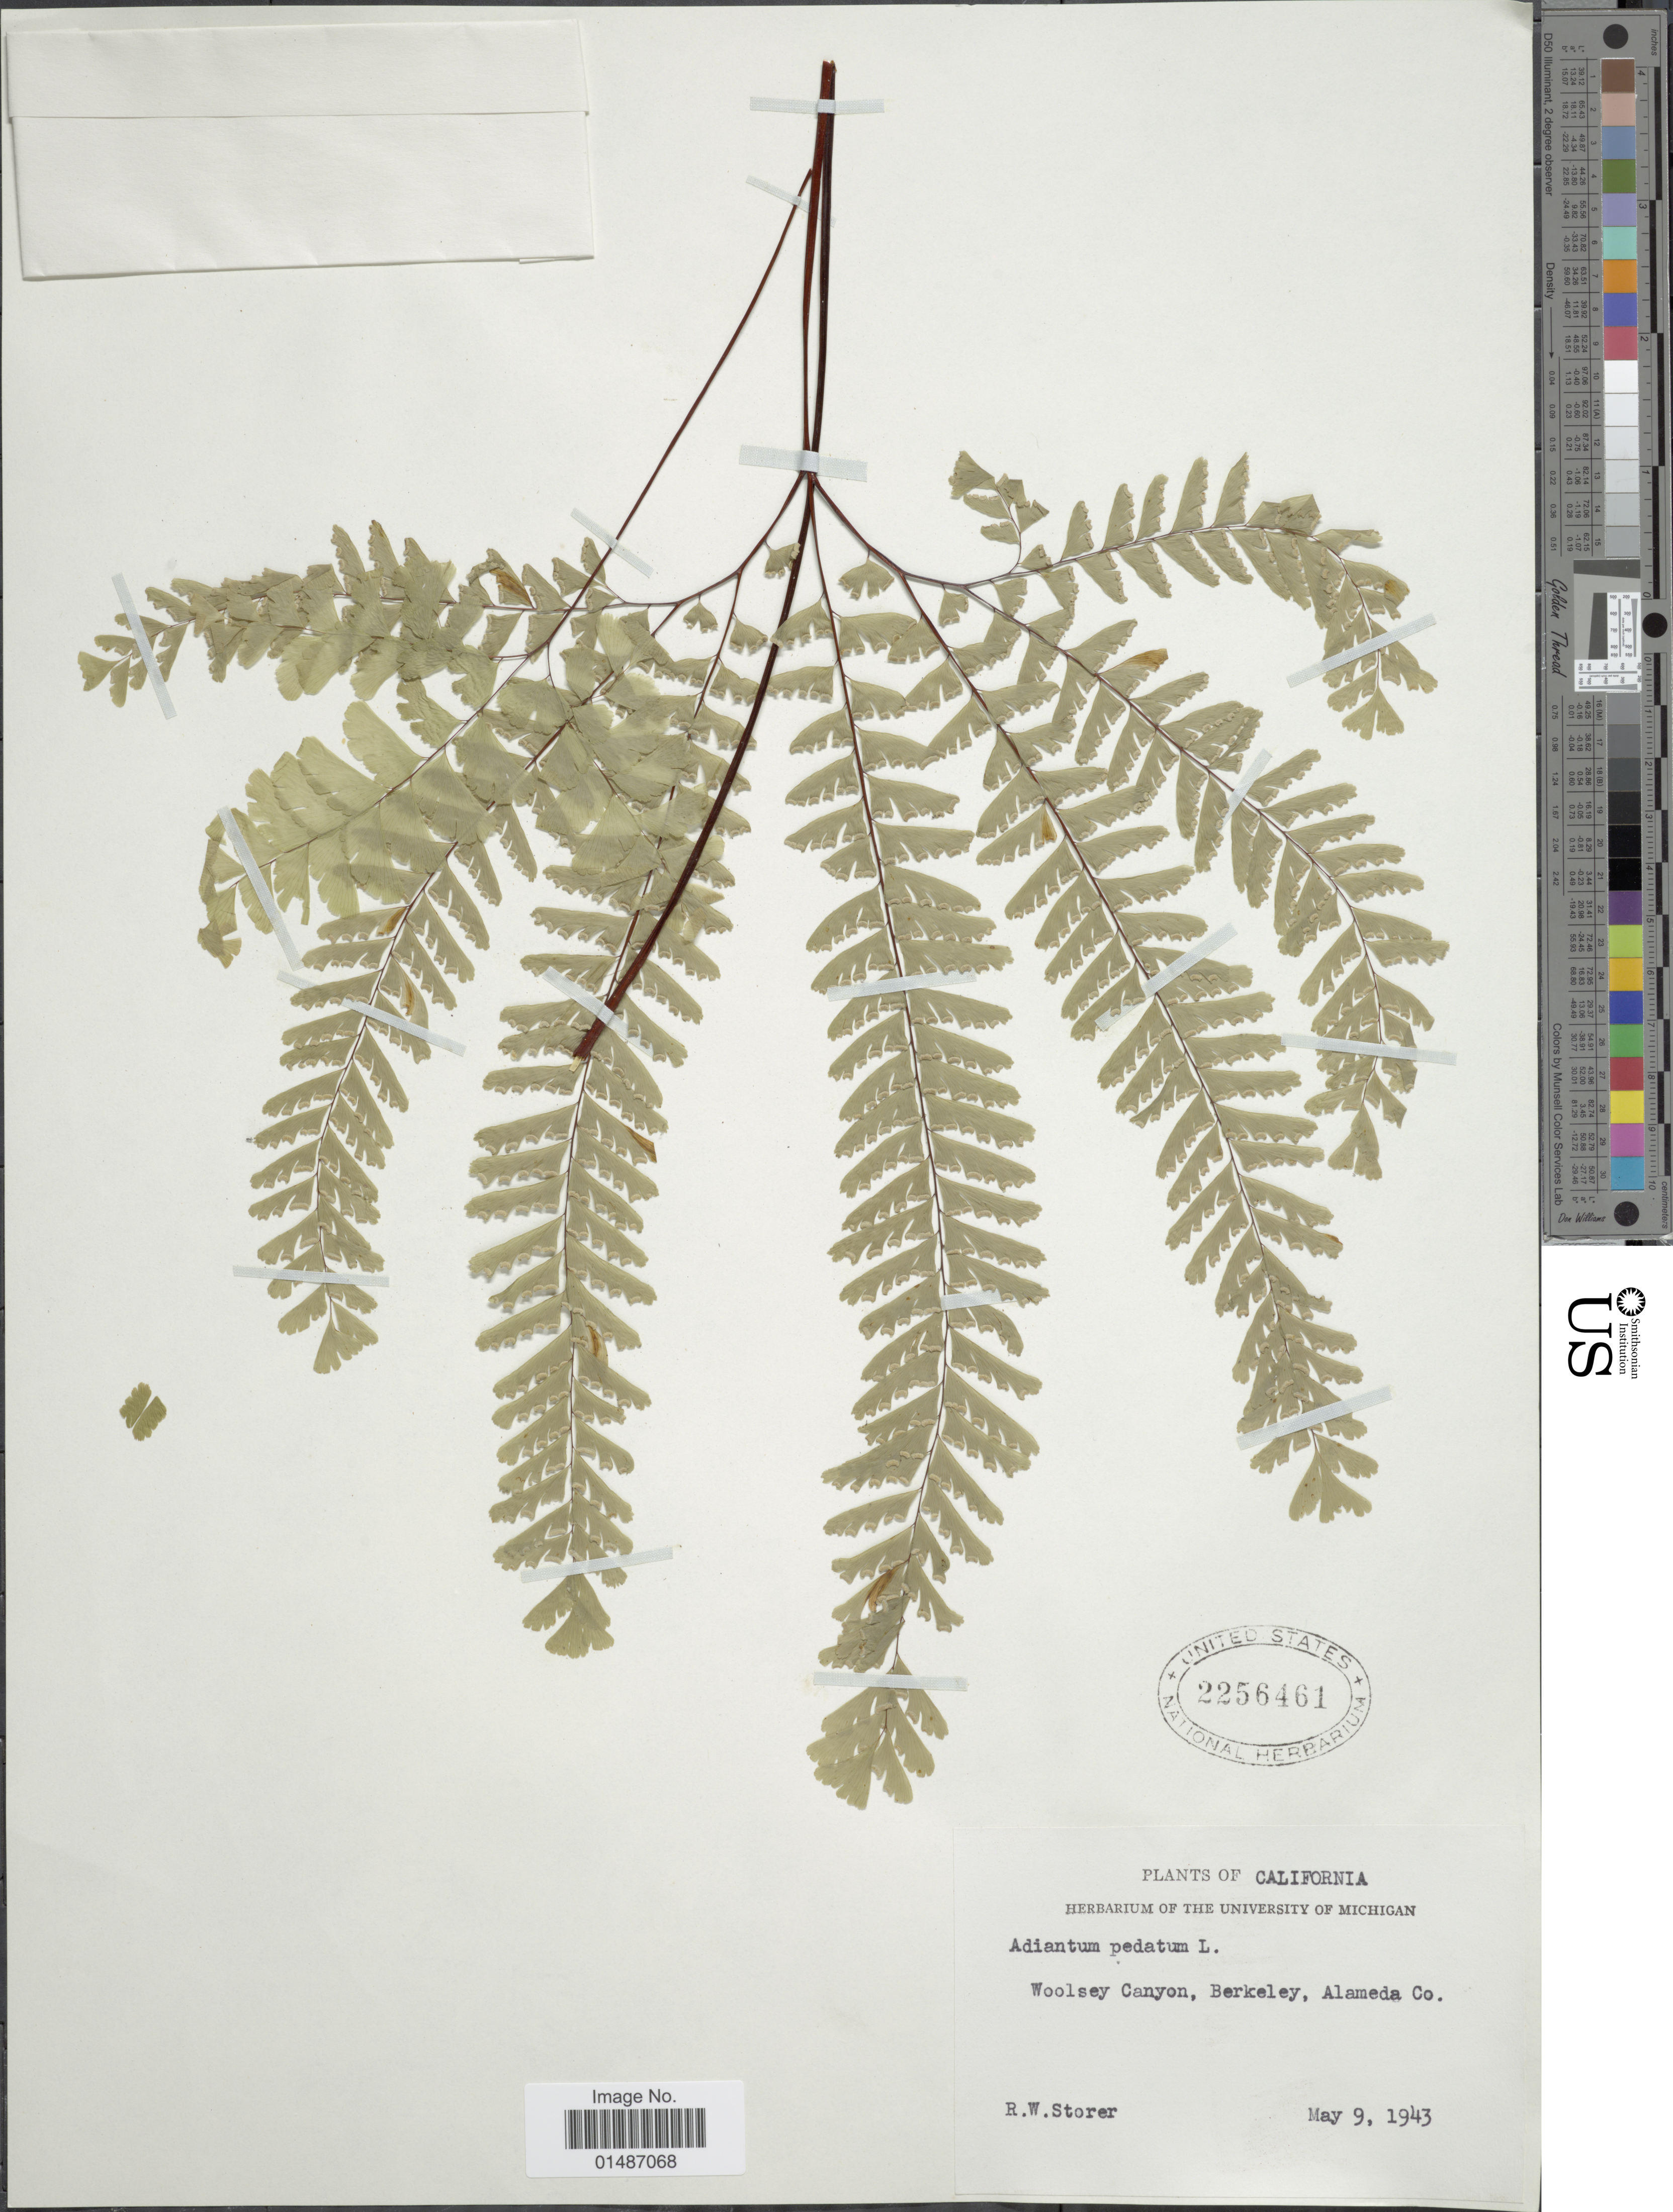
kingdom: Plantae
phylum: Tracheophyta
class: Polypodiopsida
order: Polypodiales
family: Pteridaceae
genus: Adiantum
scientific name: Adiantum pedatum var. pedatum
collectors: R. Storer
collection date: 1943-05-09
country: United States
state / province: California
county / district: Alameda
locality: Woolsey Canyon, Berkeley, Alameda Co.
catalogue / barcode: US 2256461